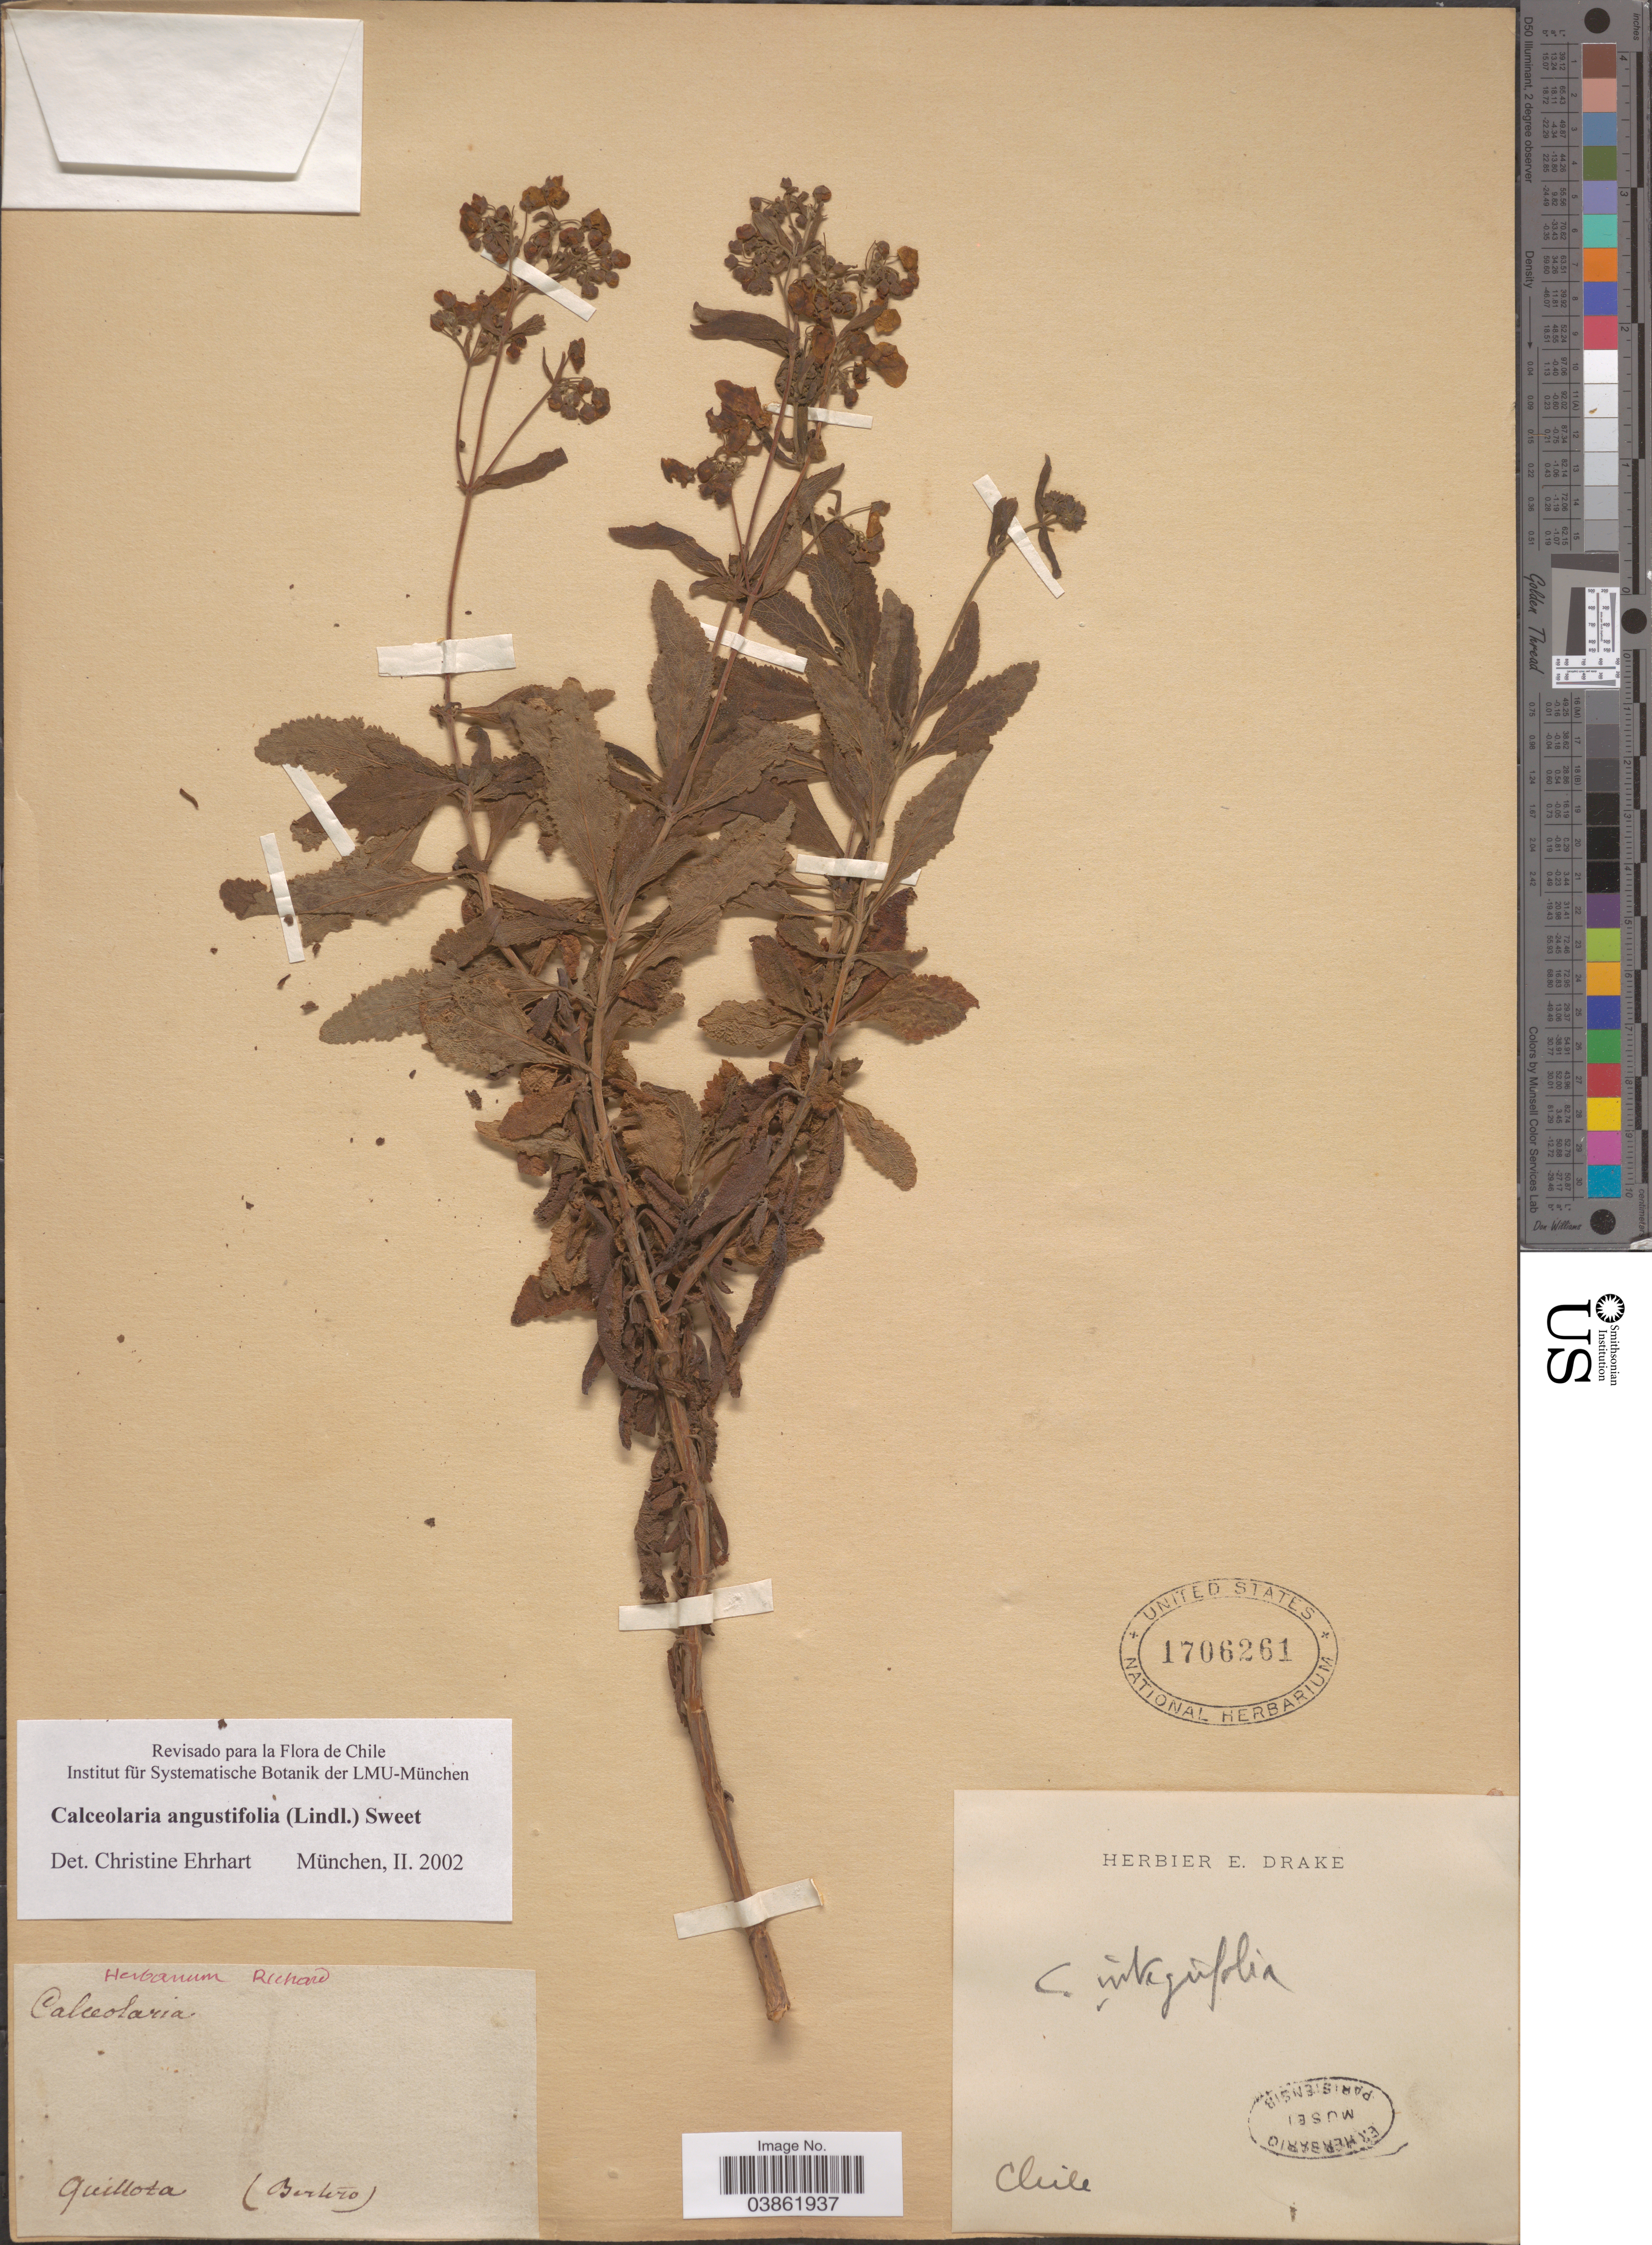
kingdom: Plantae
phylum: Tracheophyta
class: Magnoliopsida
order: Lamiales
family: Calceolariaceae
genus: Calceolaria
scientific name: Calceolaria angustifolia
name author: (Lindl.) Sweet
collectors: Bertero, --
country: Chile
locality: Quillota.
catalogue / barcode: US 1706261